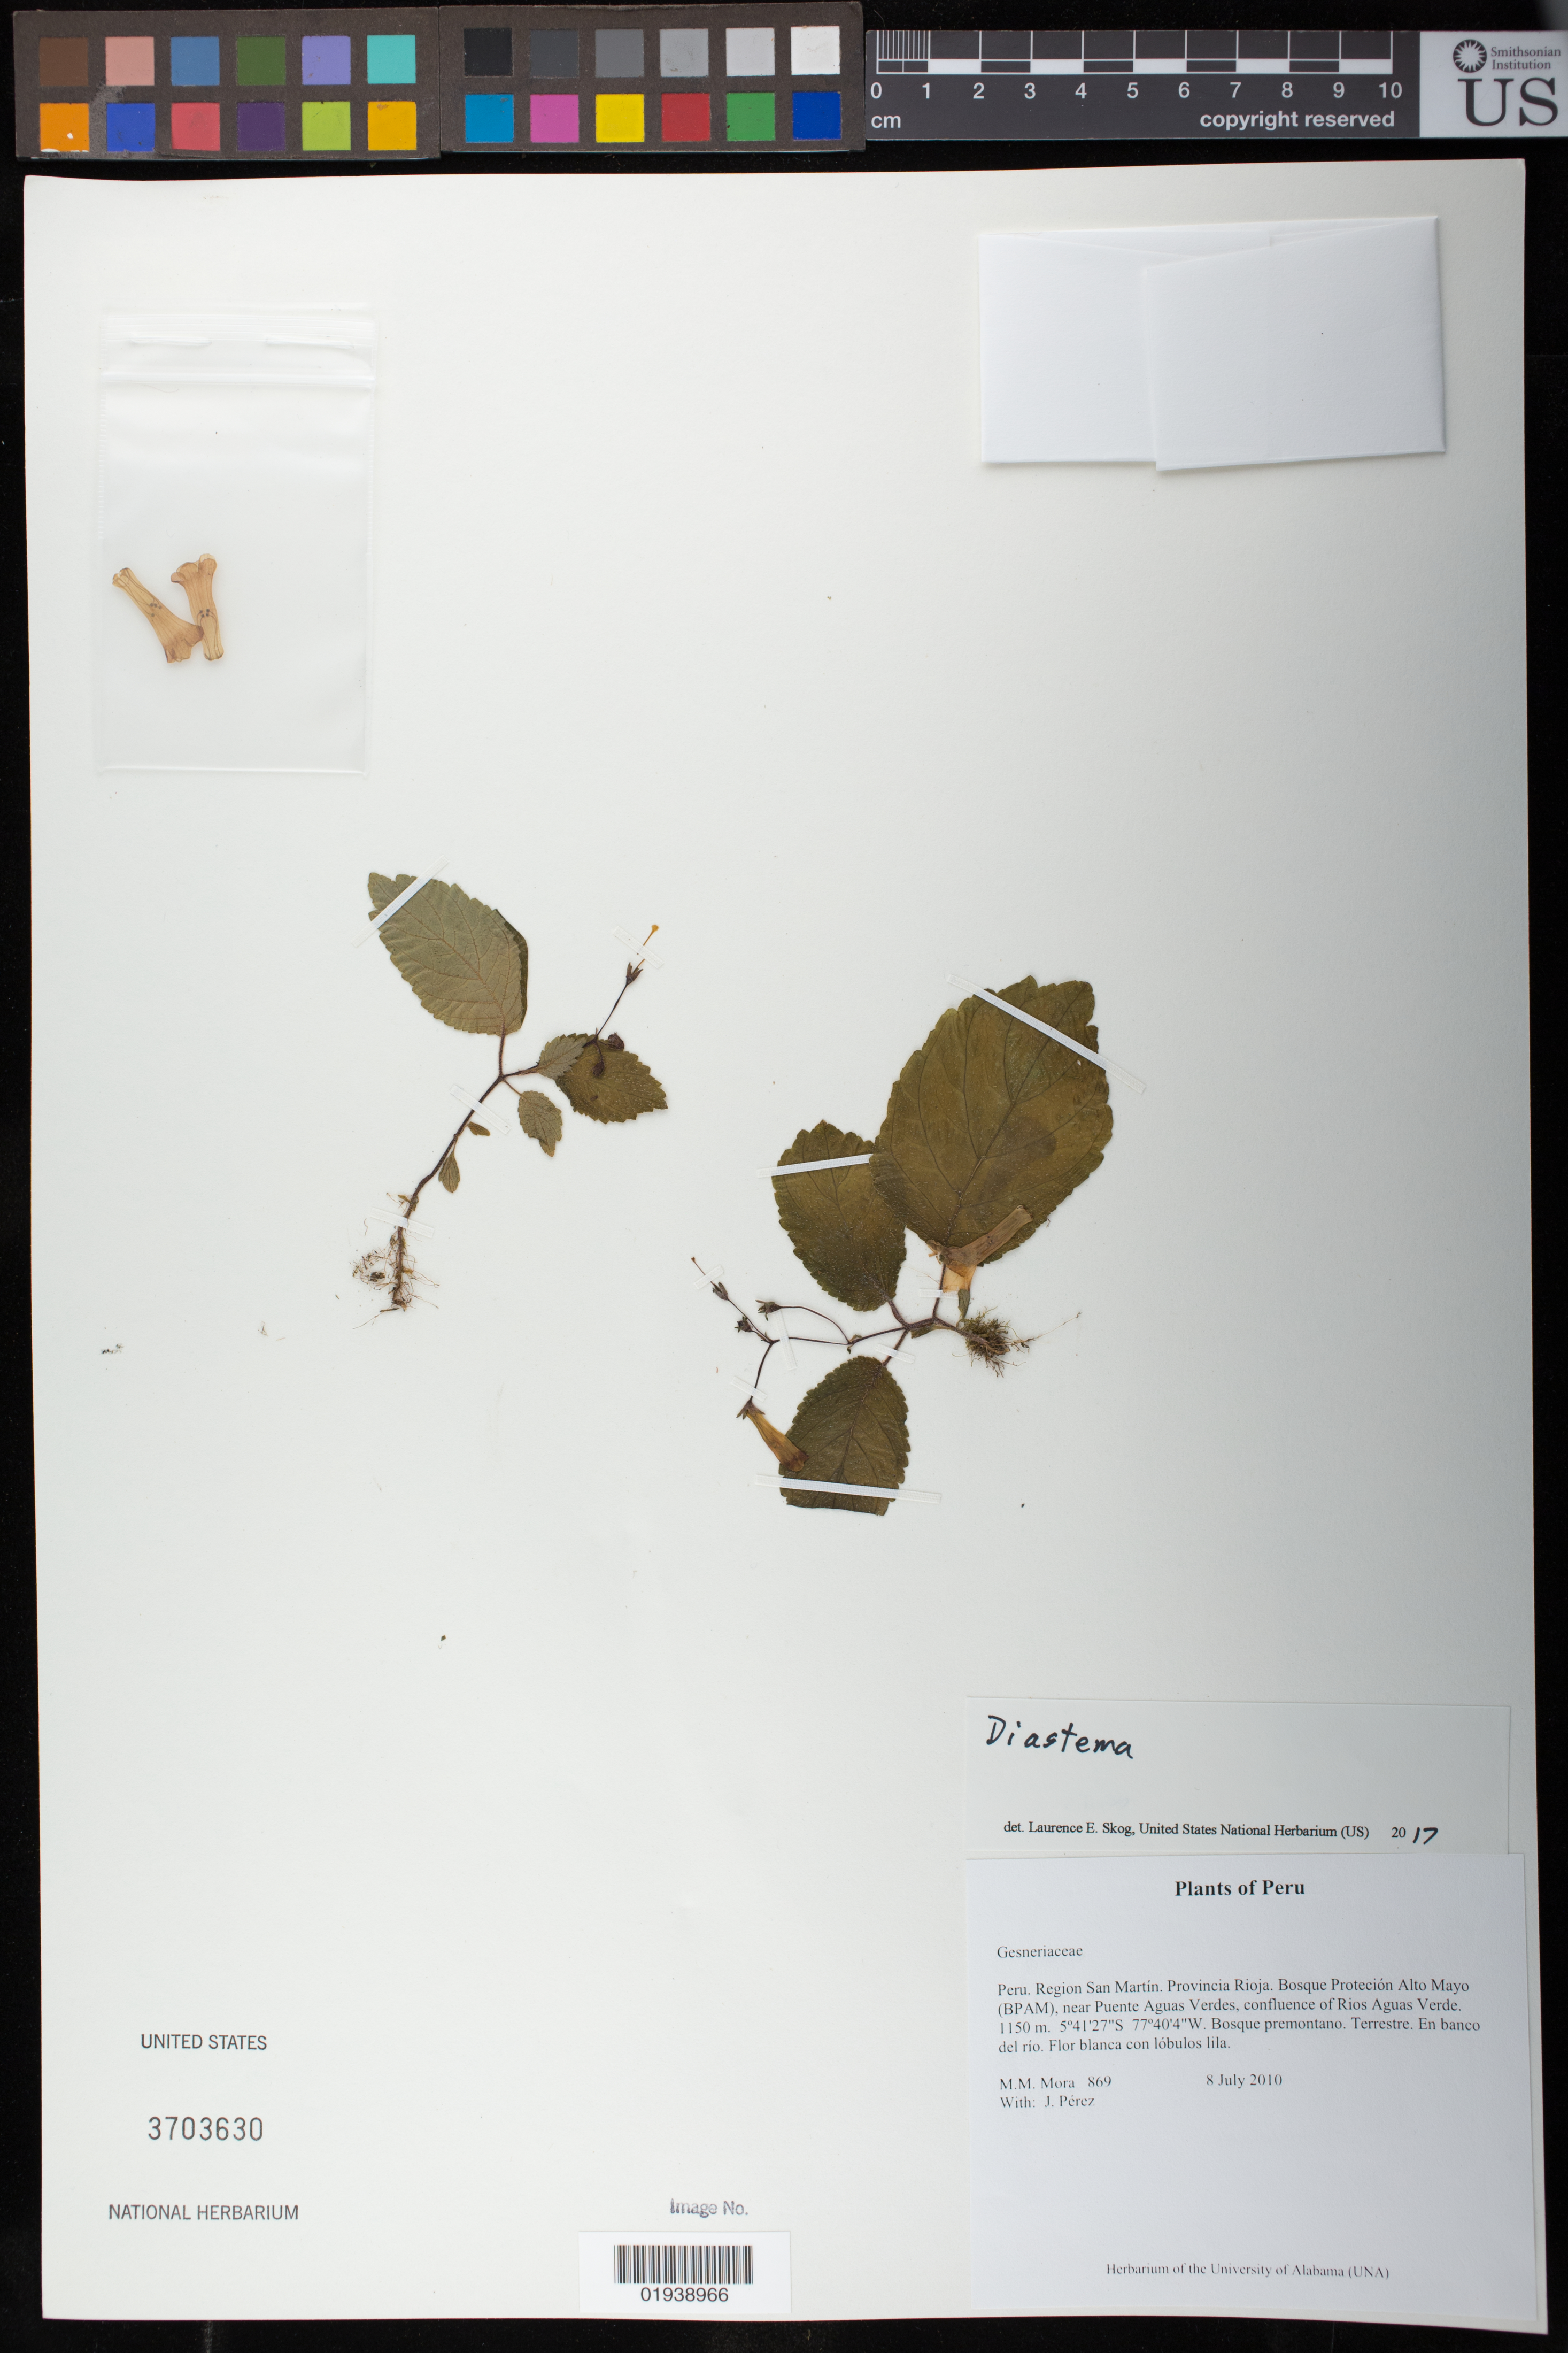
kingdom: Plantae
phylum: Tracheophyta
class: Magnoliopsida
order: Lamiales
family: Gesneriaceae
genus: Diastema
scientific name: Diastema sp.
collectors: M. M. Mora & J. Perez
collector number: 869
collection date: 2010-07-08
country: Peru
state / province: San Martín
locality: Provincia Rioja. Bosque Protecion Alto Mayo (BPAM) near Puente Aguas Verdes, confluence of Rios A.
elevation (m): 1150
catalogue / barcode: US 3703630